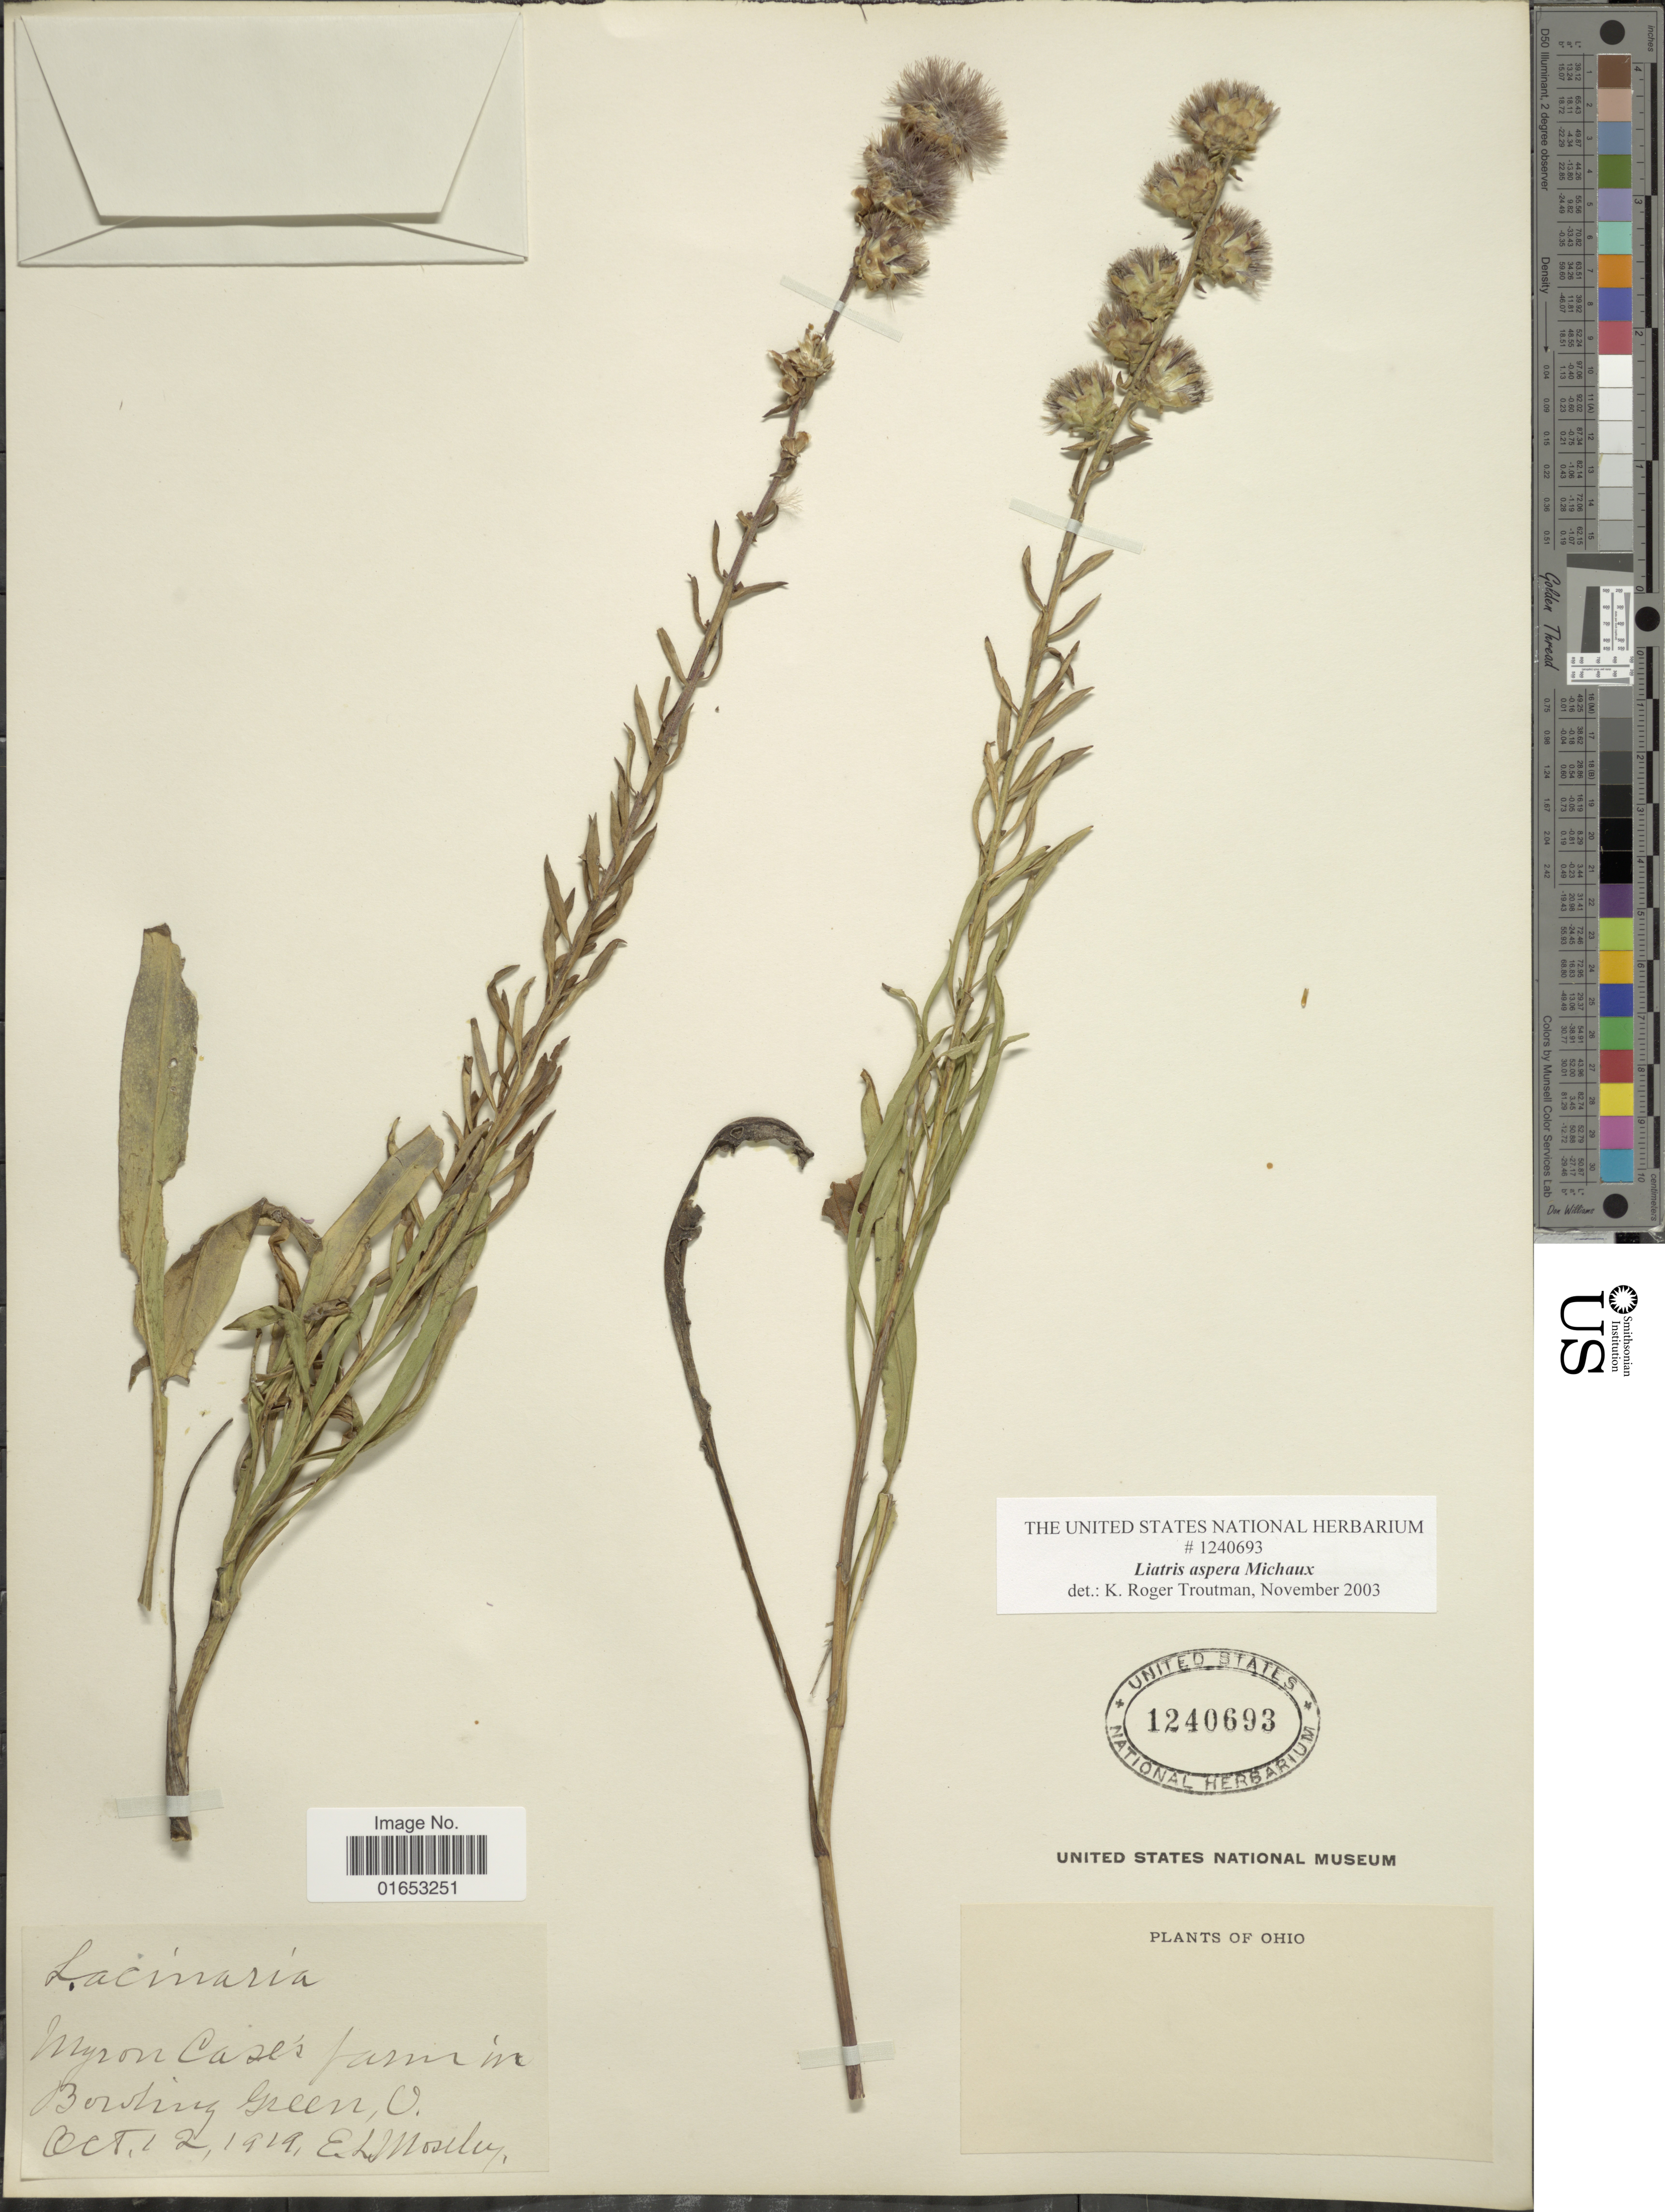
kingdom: Plantae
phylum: Tracheophyta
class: Magnoliopsida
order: Asterales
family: Asteraceae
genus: Liatris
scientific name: Liatris aspera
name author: Michx.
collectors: E. Moseley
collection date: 1919-10-12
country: United States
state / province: Ohio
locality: Myron Cases farm in Bershing Green, O.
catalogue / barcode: US 1240693